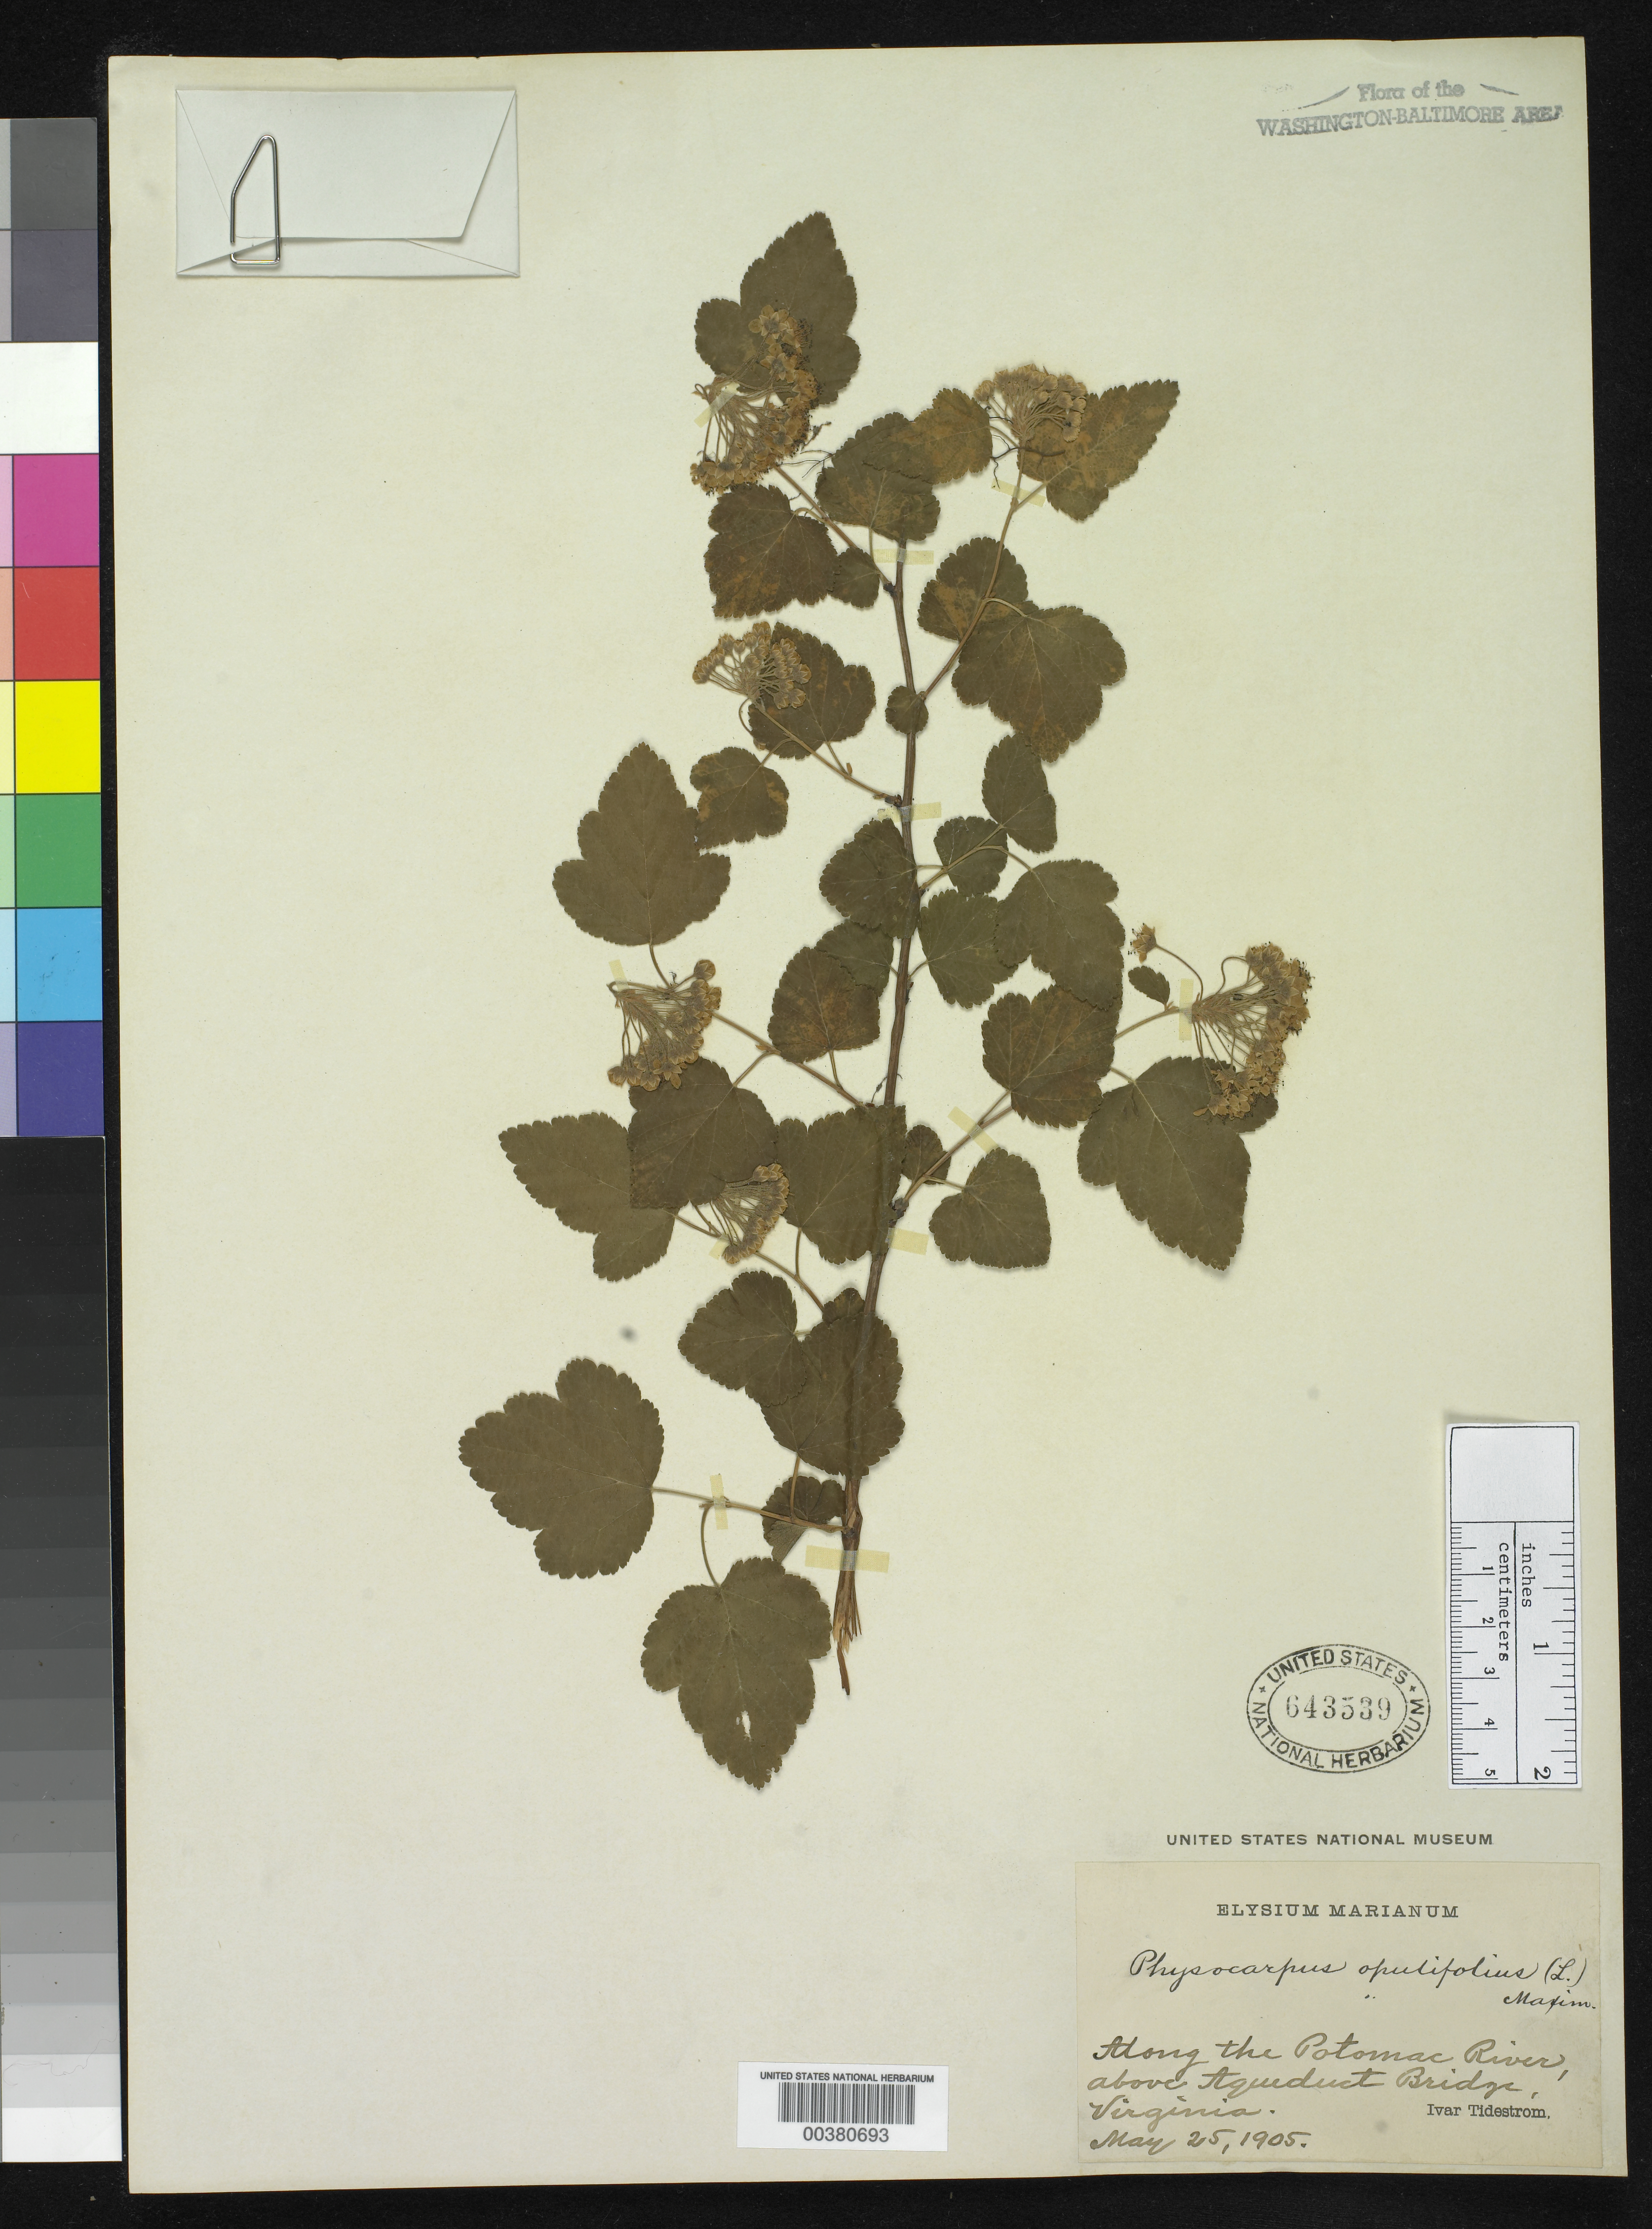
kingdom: Plantae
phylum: Tracheophyta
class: Magnoliopsida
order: Rosales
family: Rosaceae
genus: Physocarpus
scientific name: Physocarpus opulifolius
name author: (L.) Maxim.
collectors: I. F. Tidestrom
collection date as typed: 25 May 1905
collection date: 1905-05-25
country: United States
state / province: Virginia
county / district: Fairfax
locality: Above Aqueduct Bridge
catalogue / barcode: US 643539